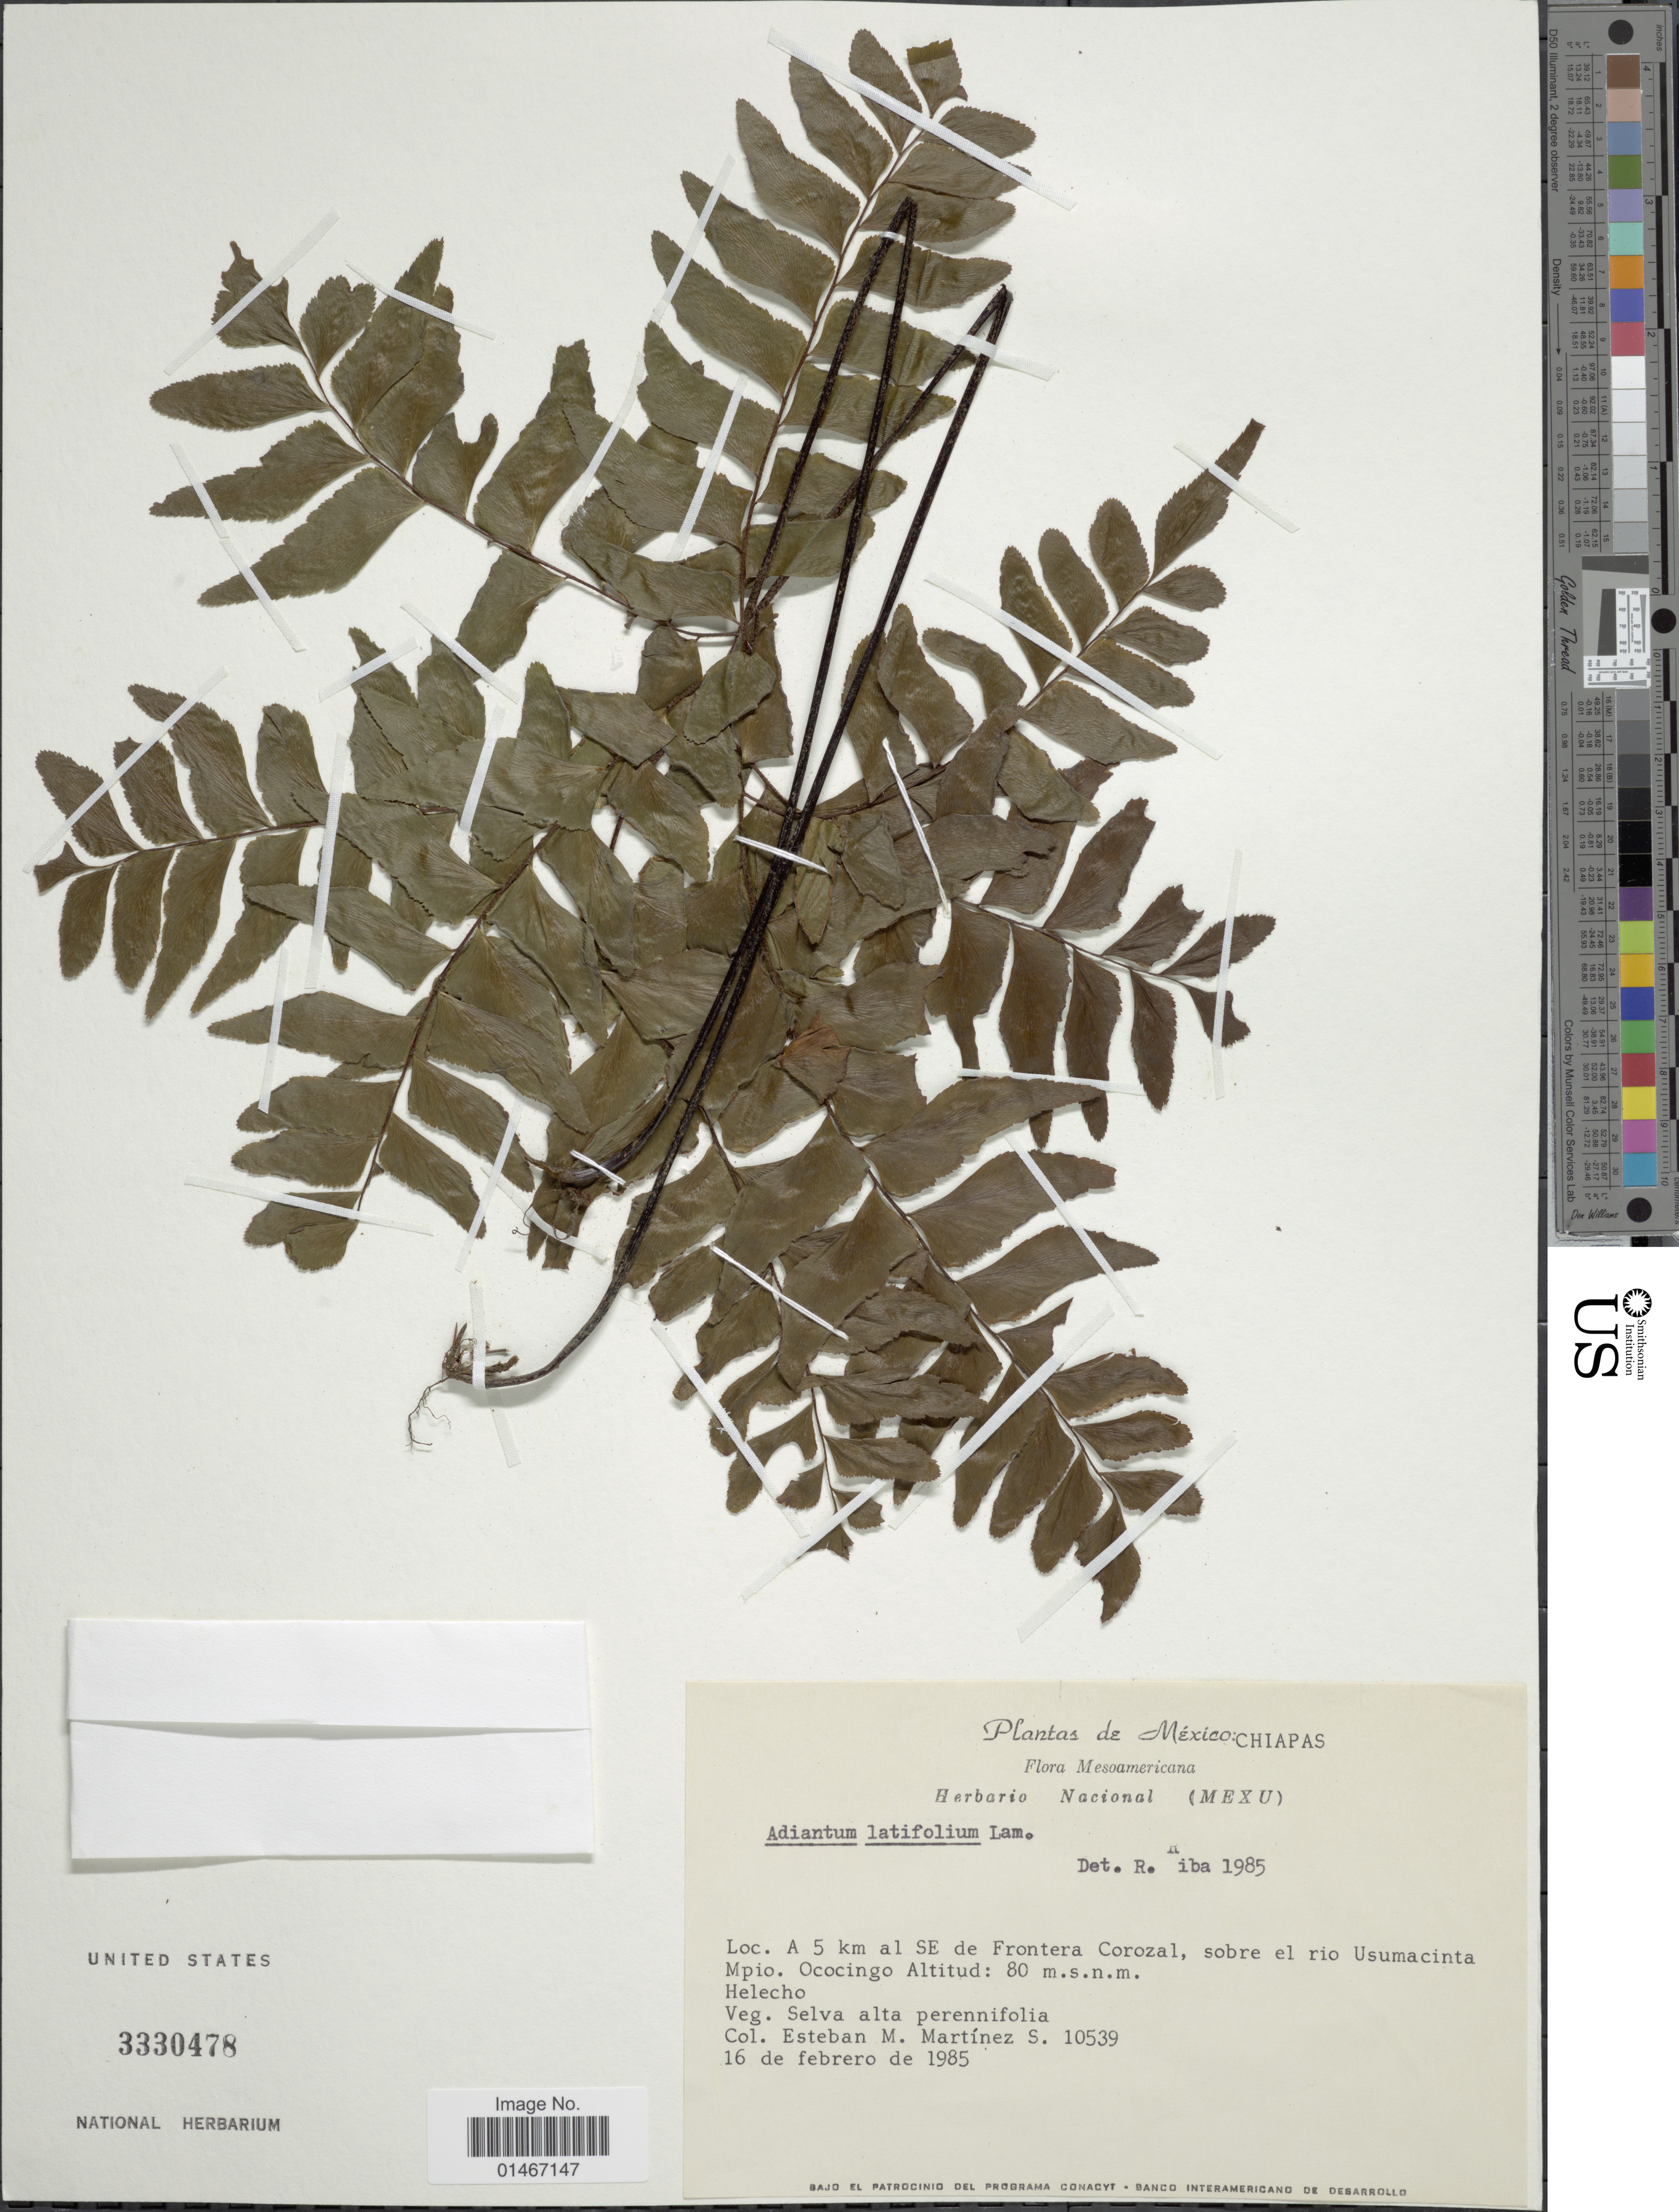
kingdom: Plantae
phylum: Tracheophyta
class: Polypodiopsida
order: Polypodiales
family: Pteridaceae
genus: Adiantum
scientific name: Adiantum latifolium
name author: Lam.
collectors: E. M. Martínez S.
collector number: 10539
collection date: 1985-02-16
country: Mexico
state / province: Chiapas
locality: Flora Mesoamericana. A 5 km al SE de Frontera Corozal, sobre el rio Usumacinta Mpio. Ococingo. Helecho. Veg. Selva alta perennifolia.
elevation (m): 80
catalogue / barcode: US 3330478